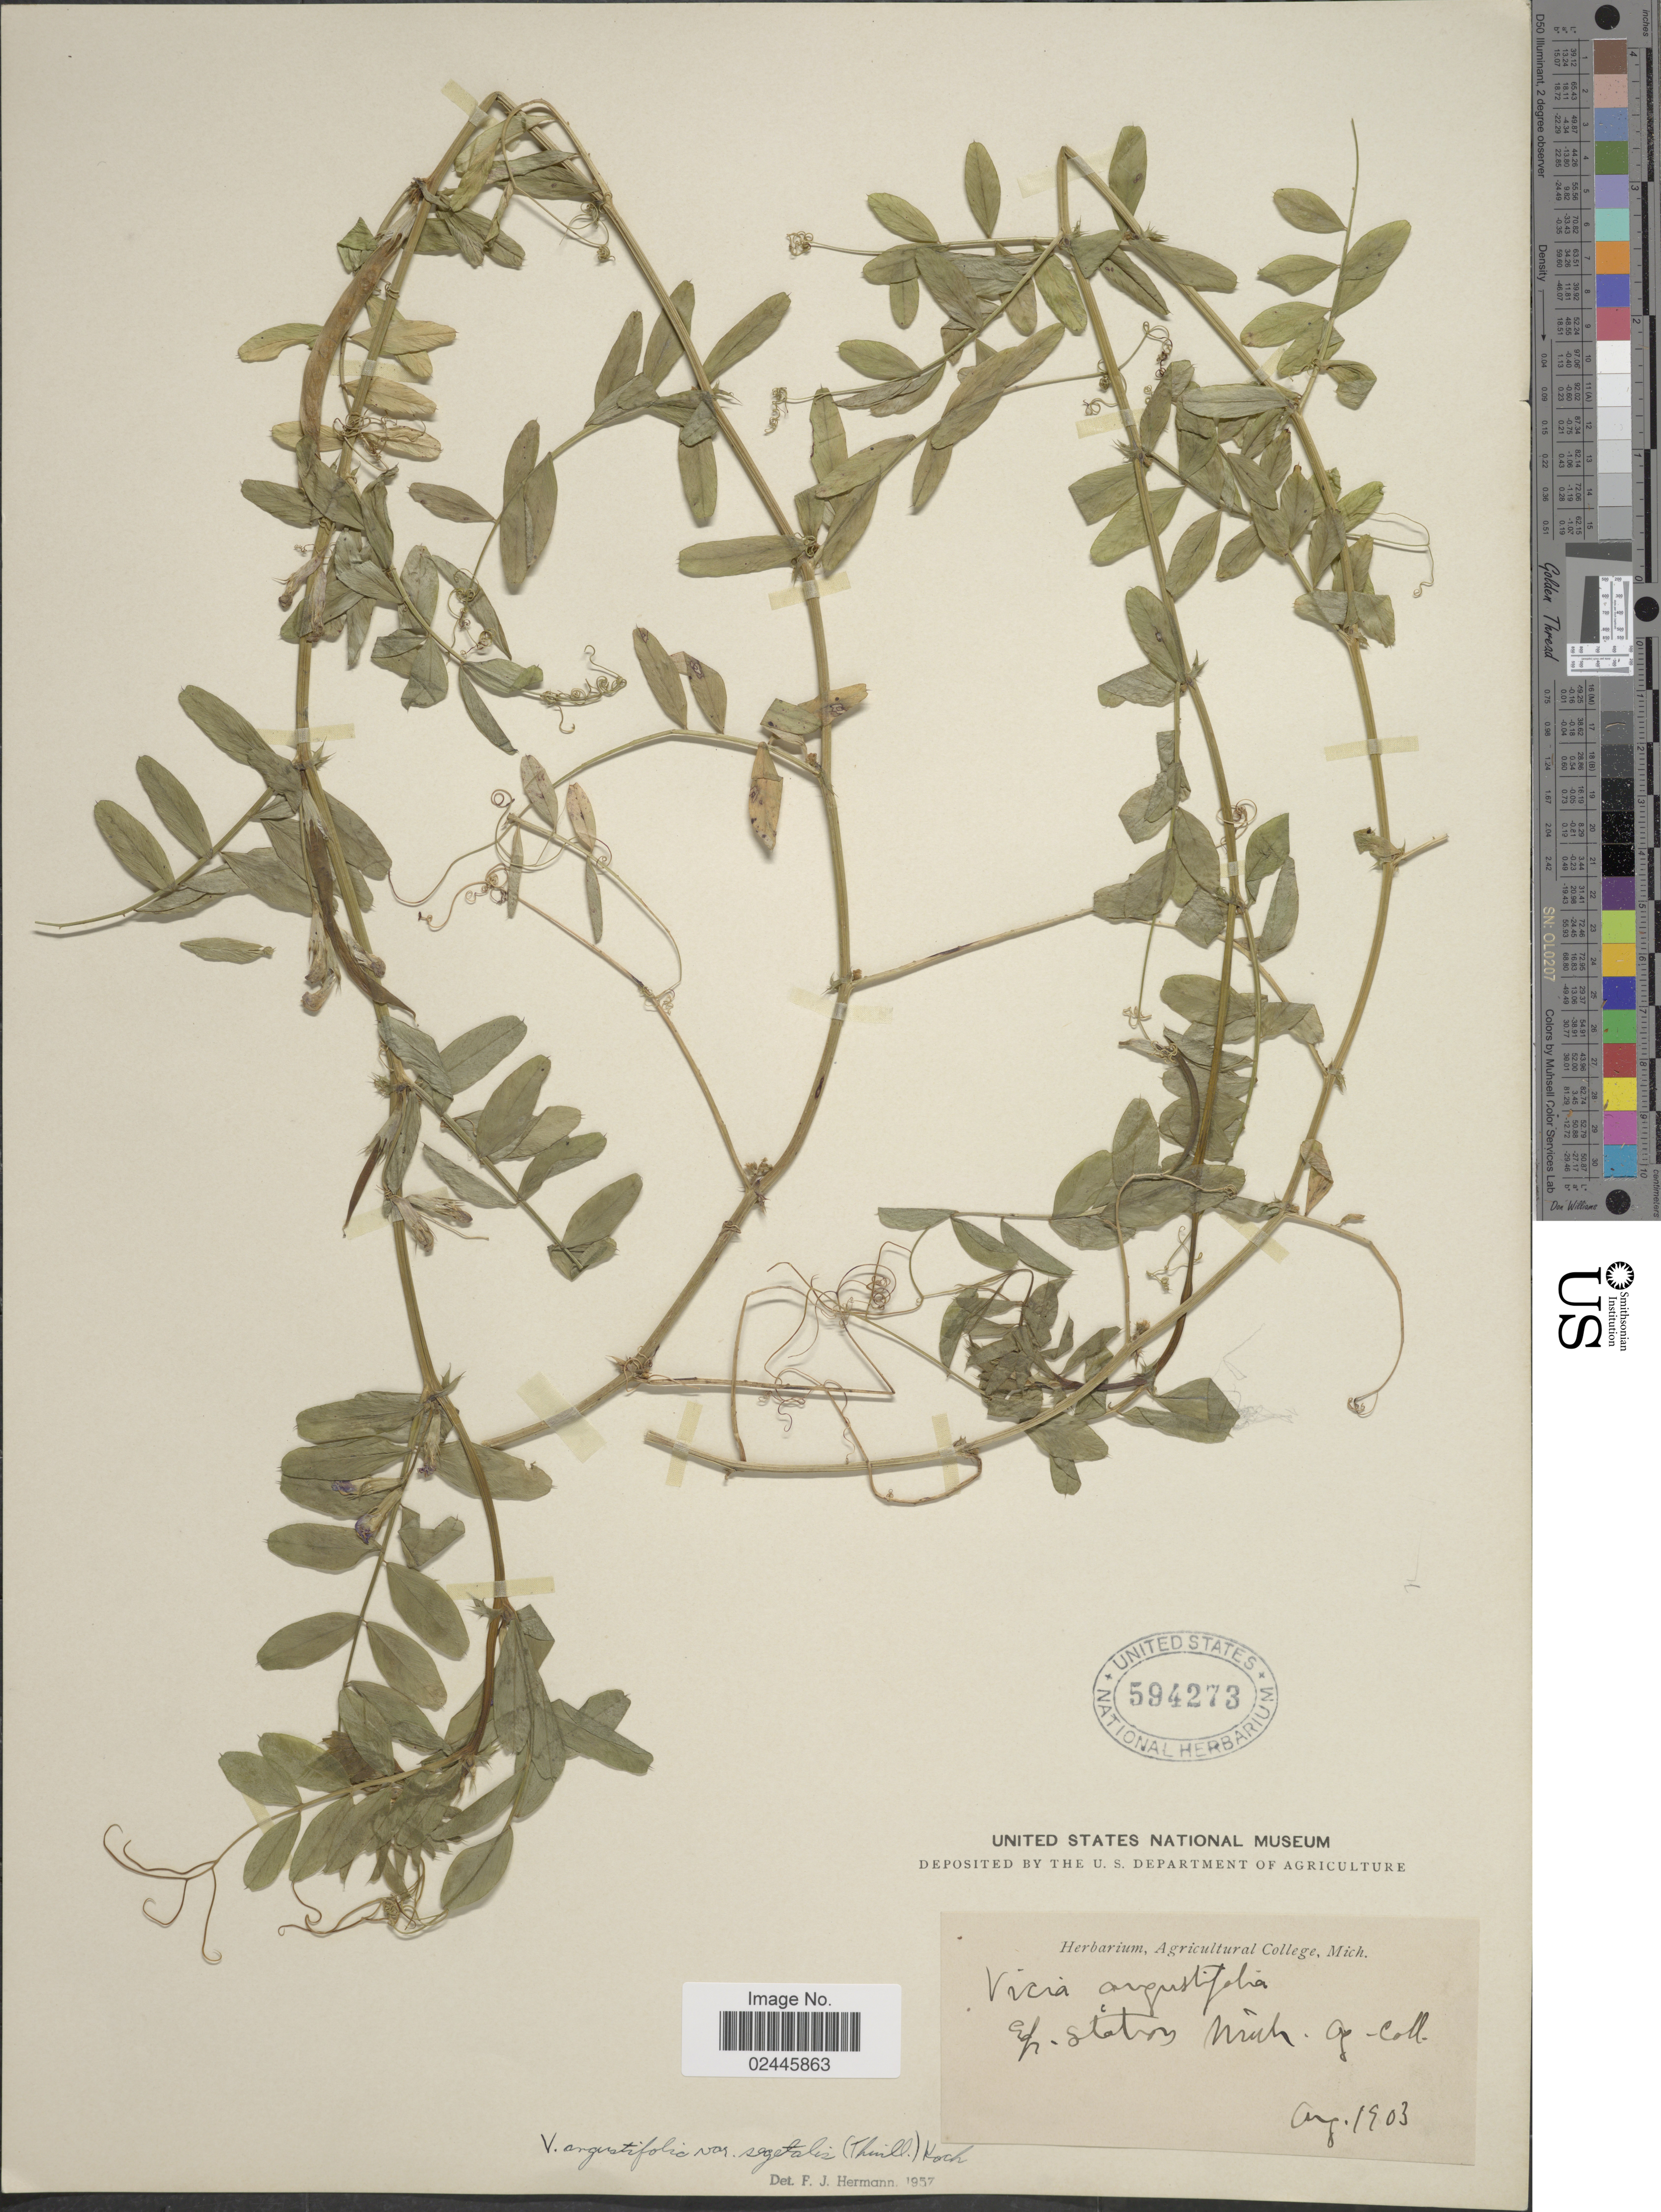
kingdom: Plantae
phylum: Tracheophyta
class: Magnoliopsida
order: Fabales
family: Fabaceae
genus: Vicia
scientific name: Vicia angustifolia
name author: L.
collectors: ex herb. Agricultural College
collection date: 1903-04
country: United States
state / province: Michigan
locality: Exp. Station Mich. Ag. Coll.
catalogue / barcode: US 594273